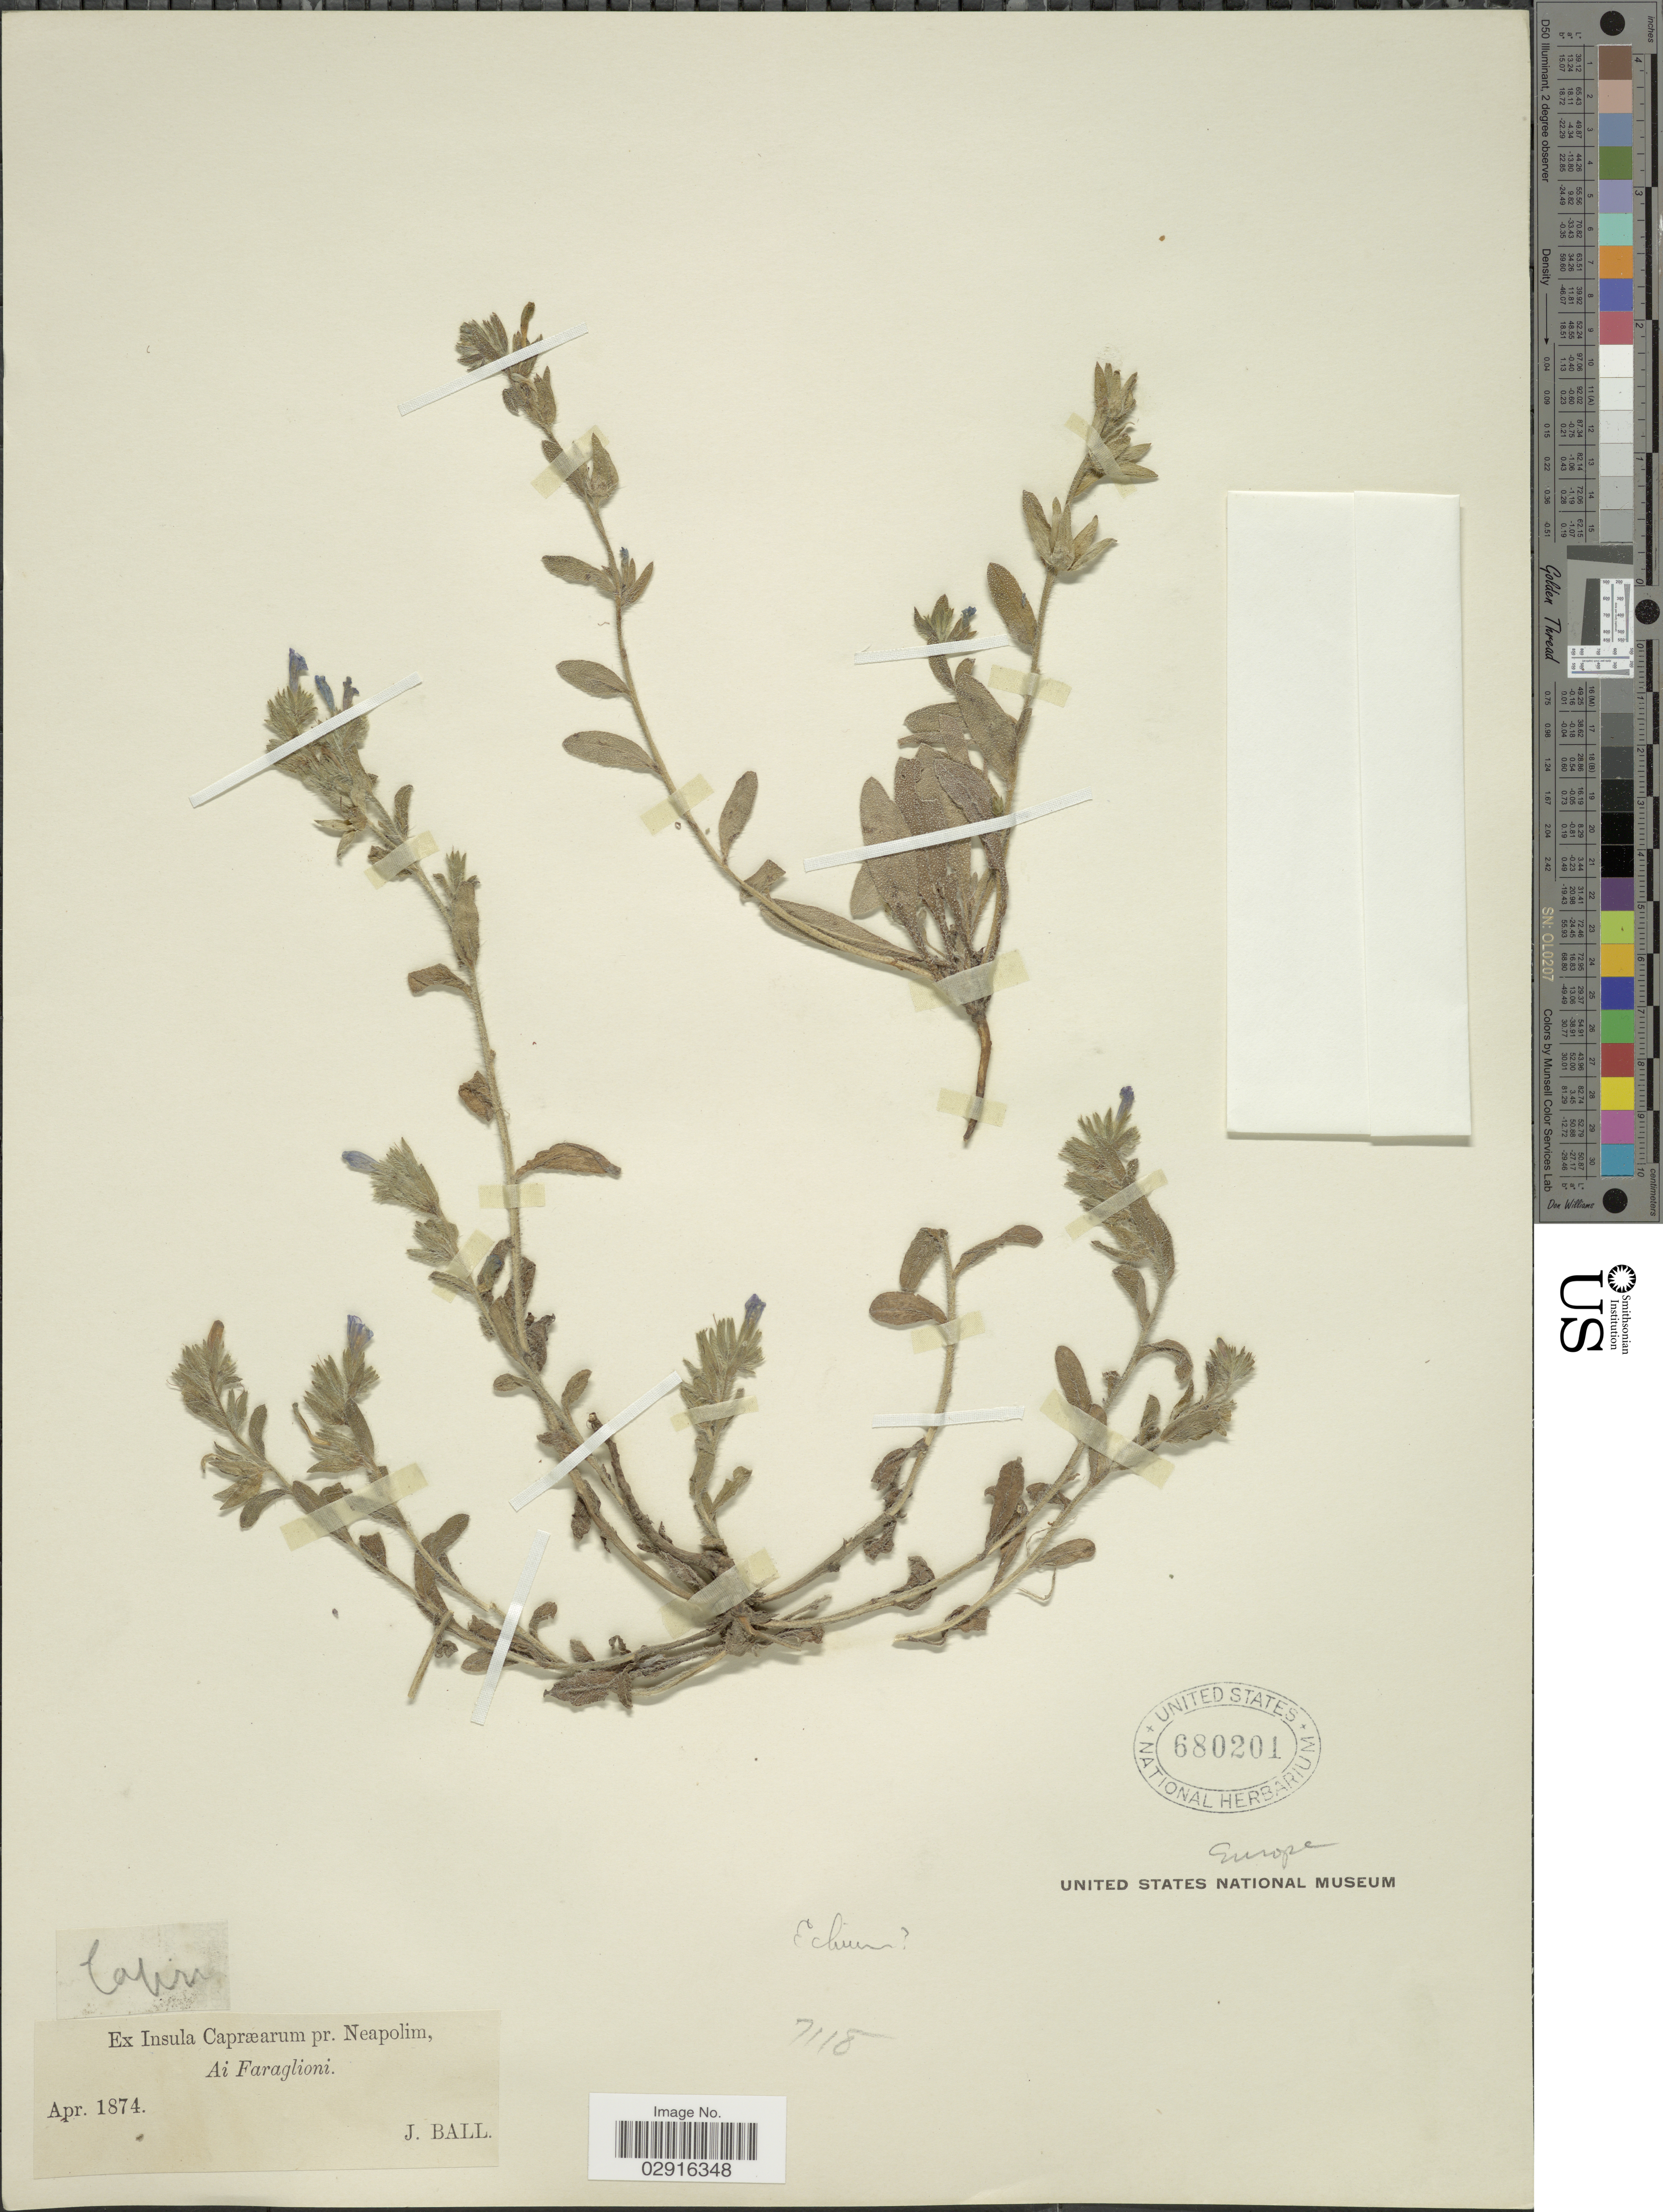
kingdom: Plantae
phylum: Tracheophyta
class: Magnoliopsida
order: Boraginales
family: Boraginaceae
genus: Echium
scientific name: Echium sp.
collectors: J. Ball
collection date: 1874-04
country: Italy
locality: Ex Insula Capræarum pr. Neapolim, Ai Faraglioni.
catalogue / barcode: US 680201